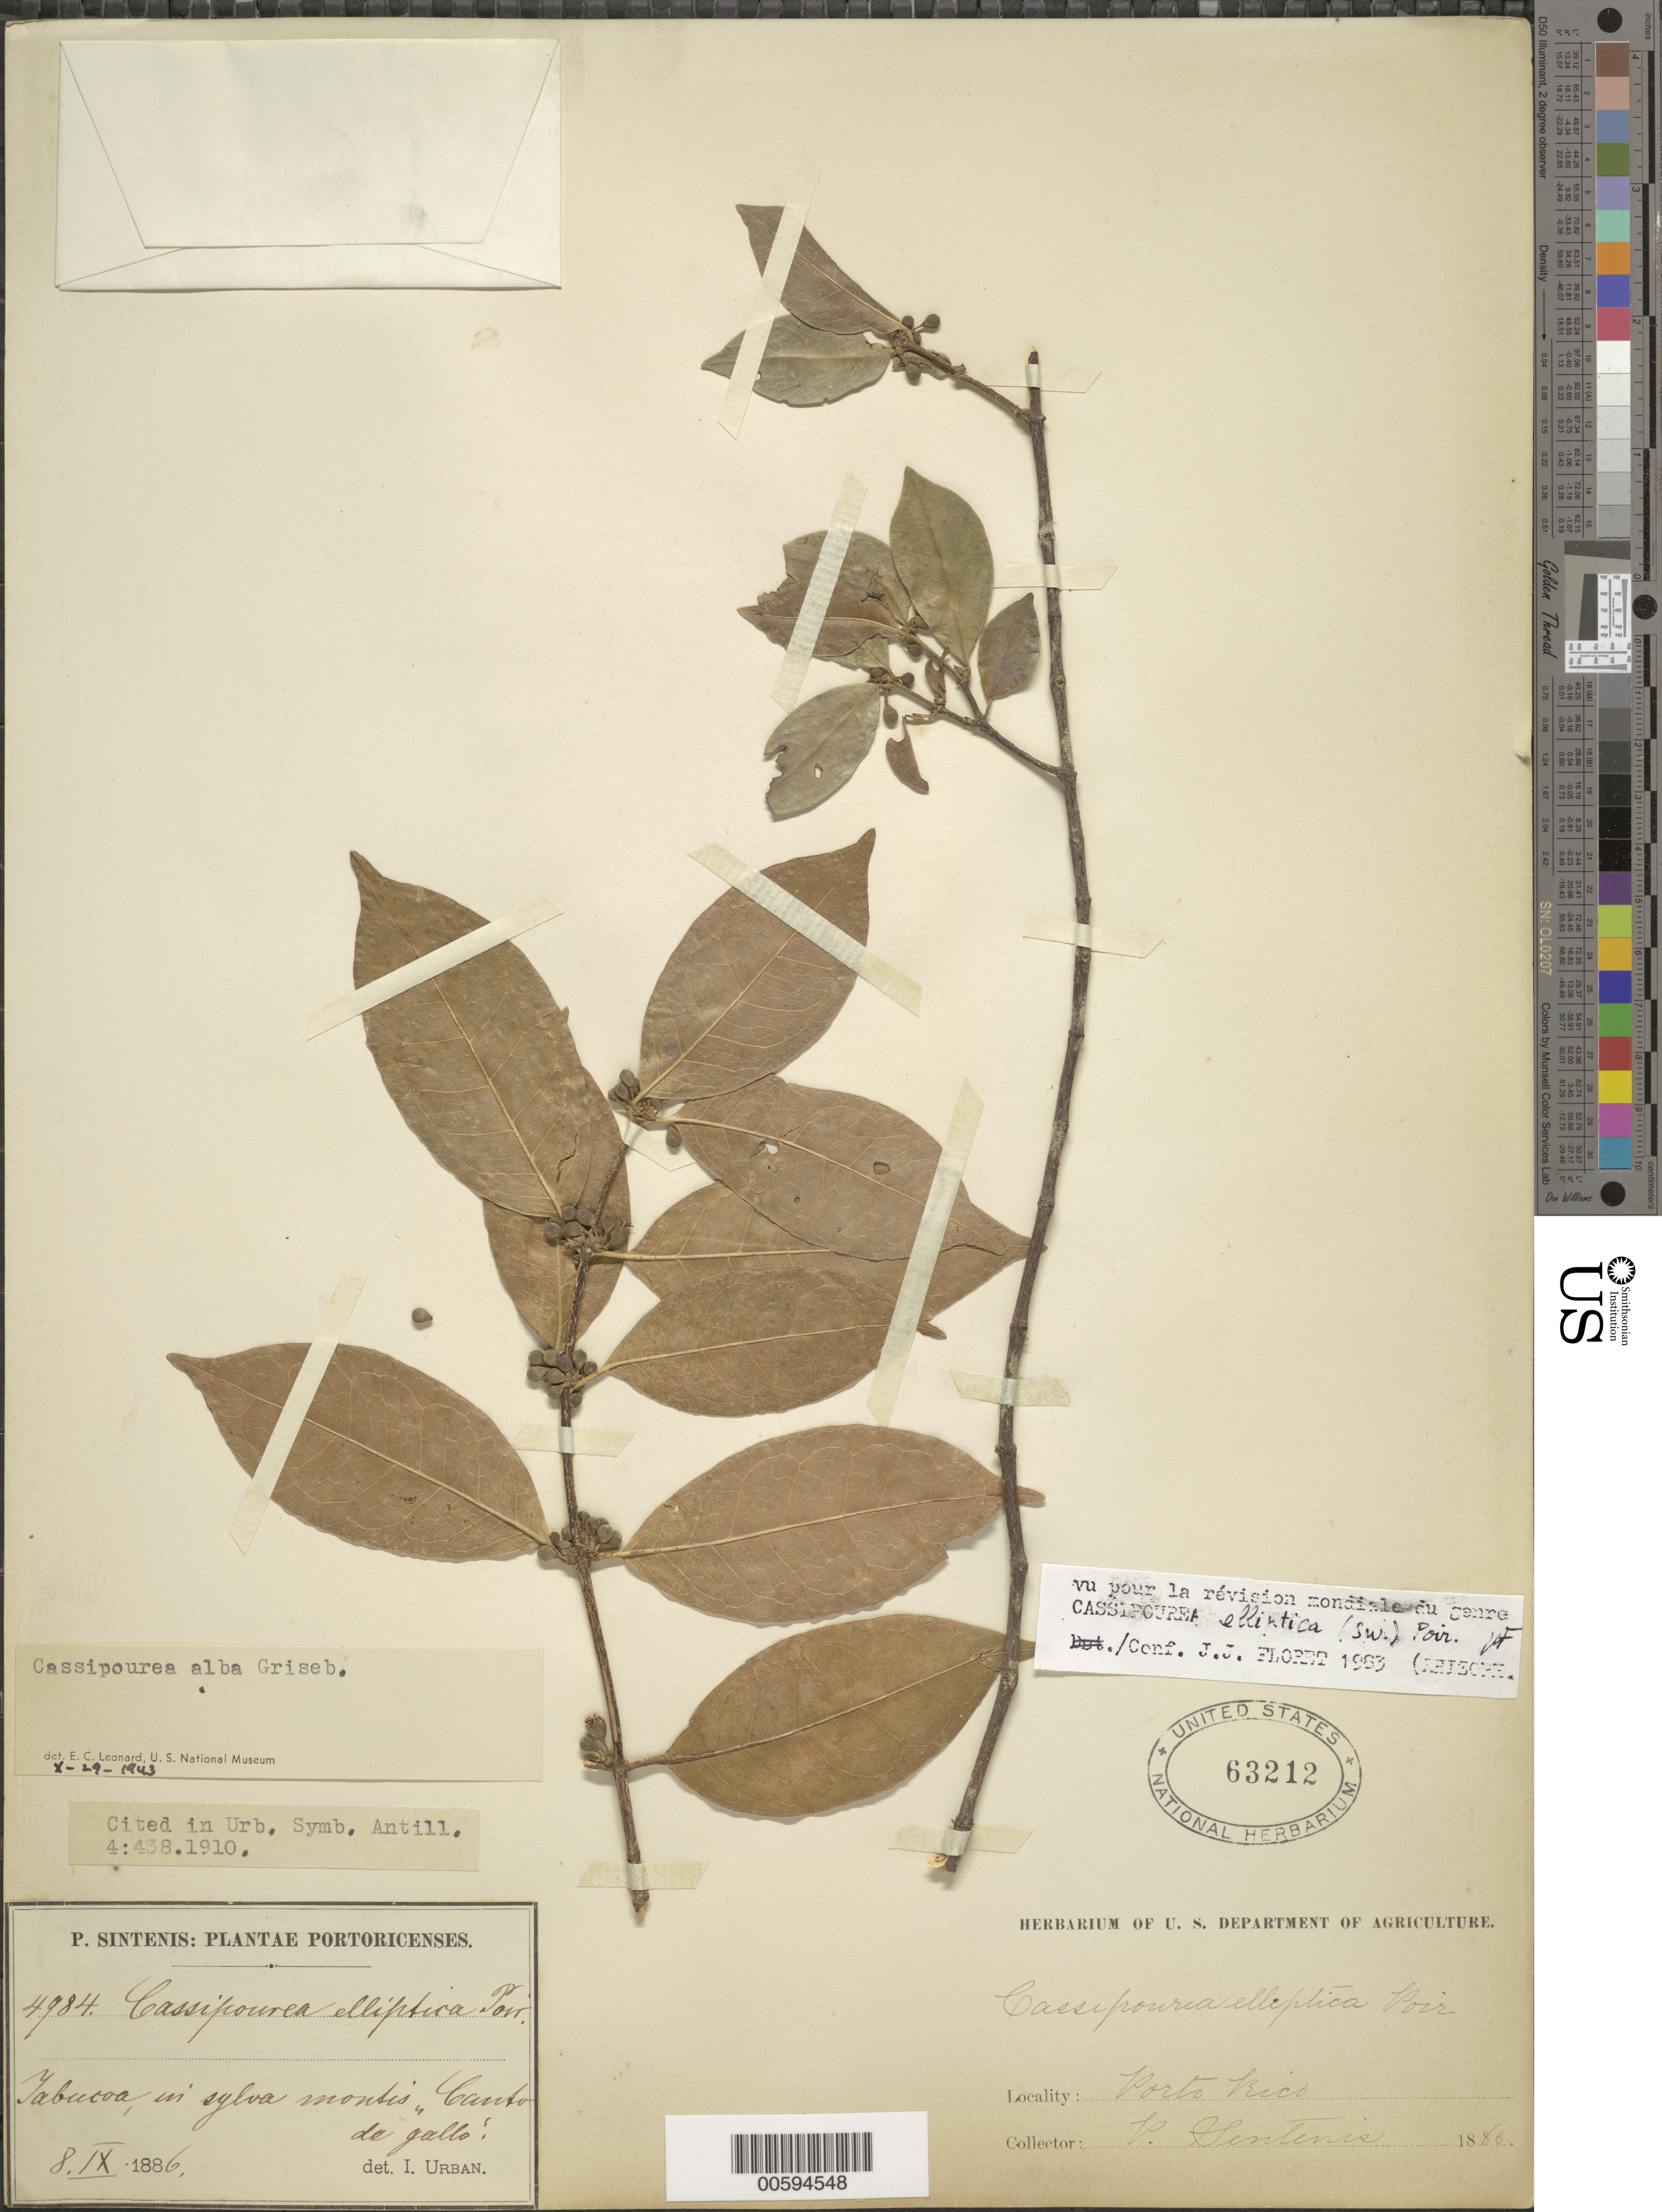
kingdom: Plantae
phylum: Tracheophyta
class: Magnoliopsida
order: Malpighiales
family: Rhizophoraceae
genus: Cassipourea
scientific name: Cassipourea elliptica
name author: (Sw.) Poir.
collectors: P. Sintenis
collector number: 4984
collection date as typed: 08 Sep 1886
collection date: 1886-09-08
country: Puerto Rico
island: Greater Antilles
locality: Yabucoa, in sylva montis "Canto de gallo"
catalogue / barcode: US 63212